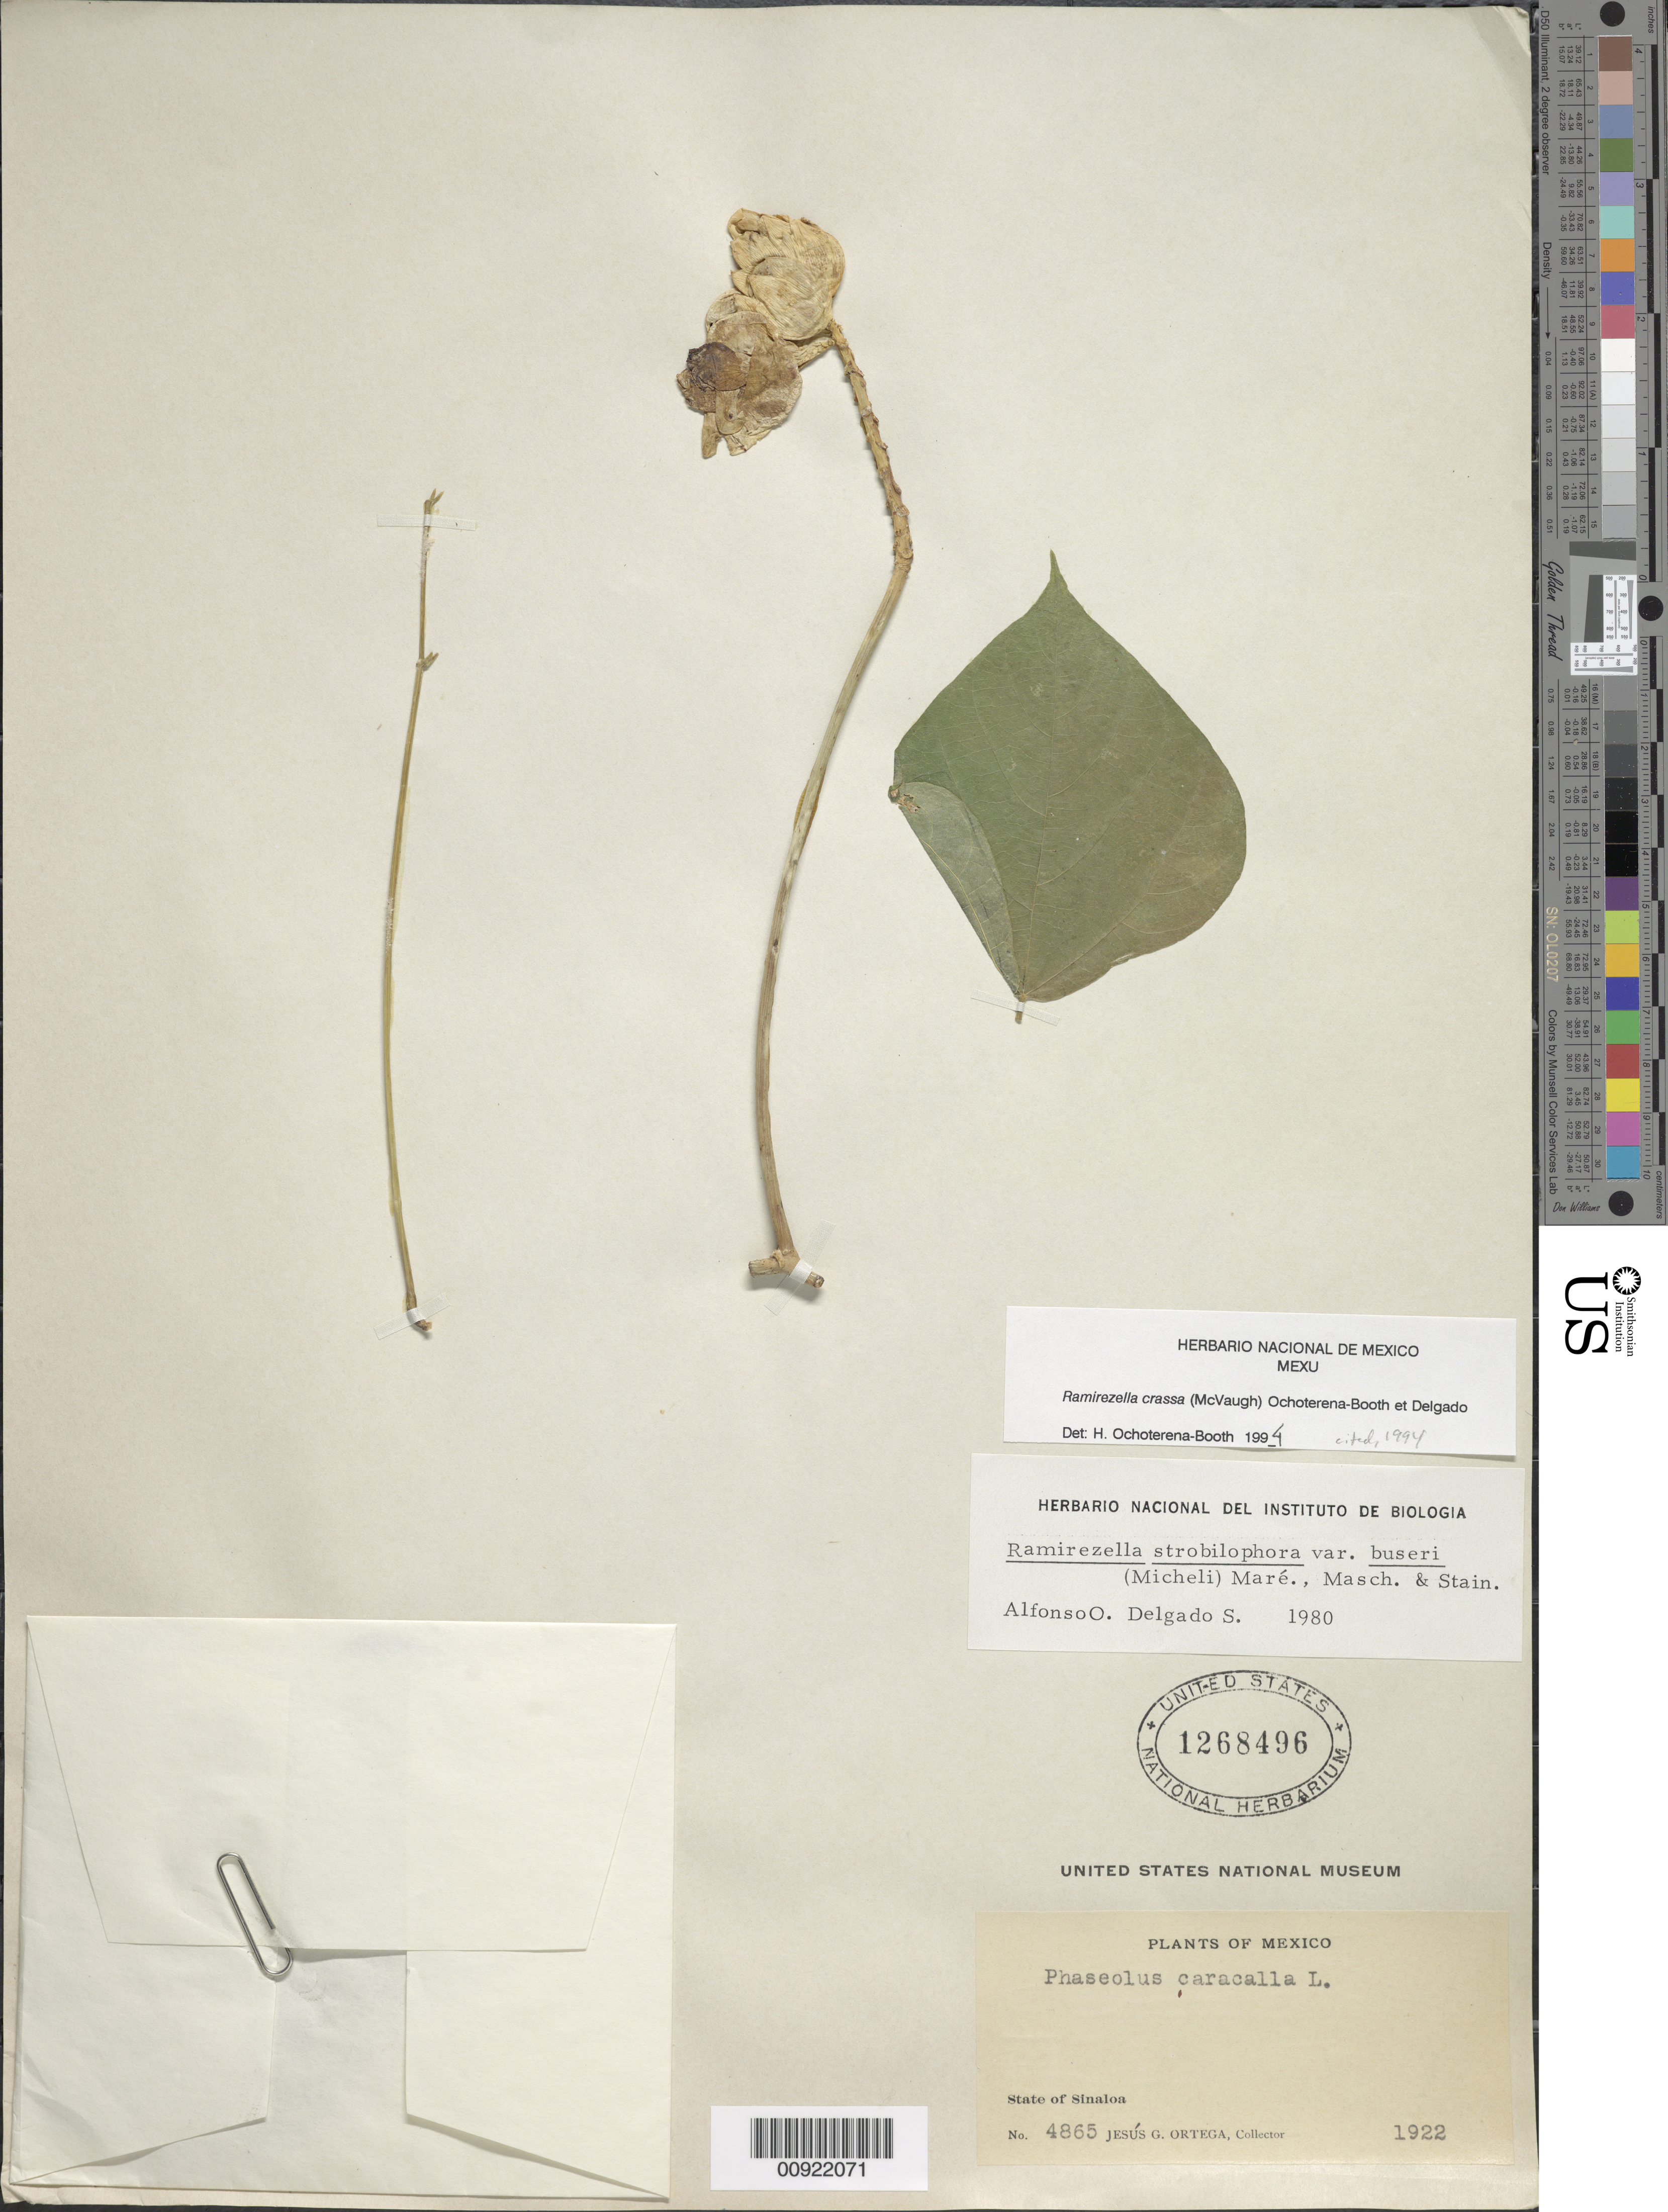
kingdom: Plantae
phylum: Tracheophyta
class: Magnoliopsida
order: Fabales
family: Fabaceae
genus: Ramirezella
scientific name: Ramirezella crassa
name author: (McVaugh) Ochot.-Booth & A. Delgado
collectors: J. Ortega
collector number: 4865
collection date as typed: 1922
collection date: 1922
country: Mexico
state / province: Sinaloa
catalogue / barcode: US 1268496